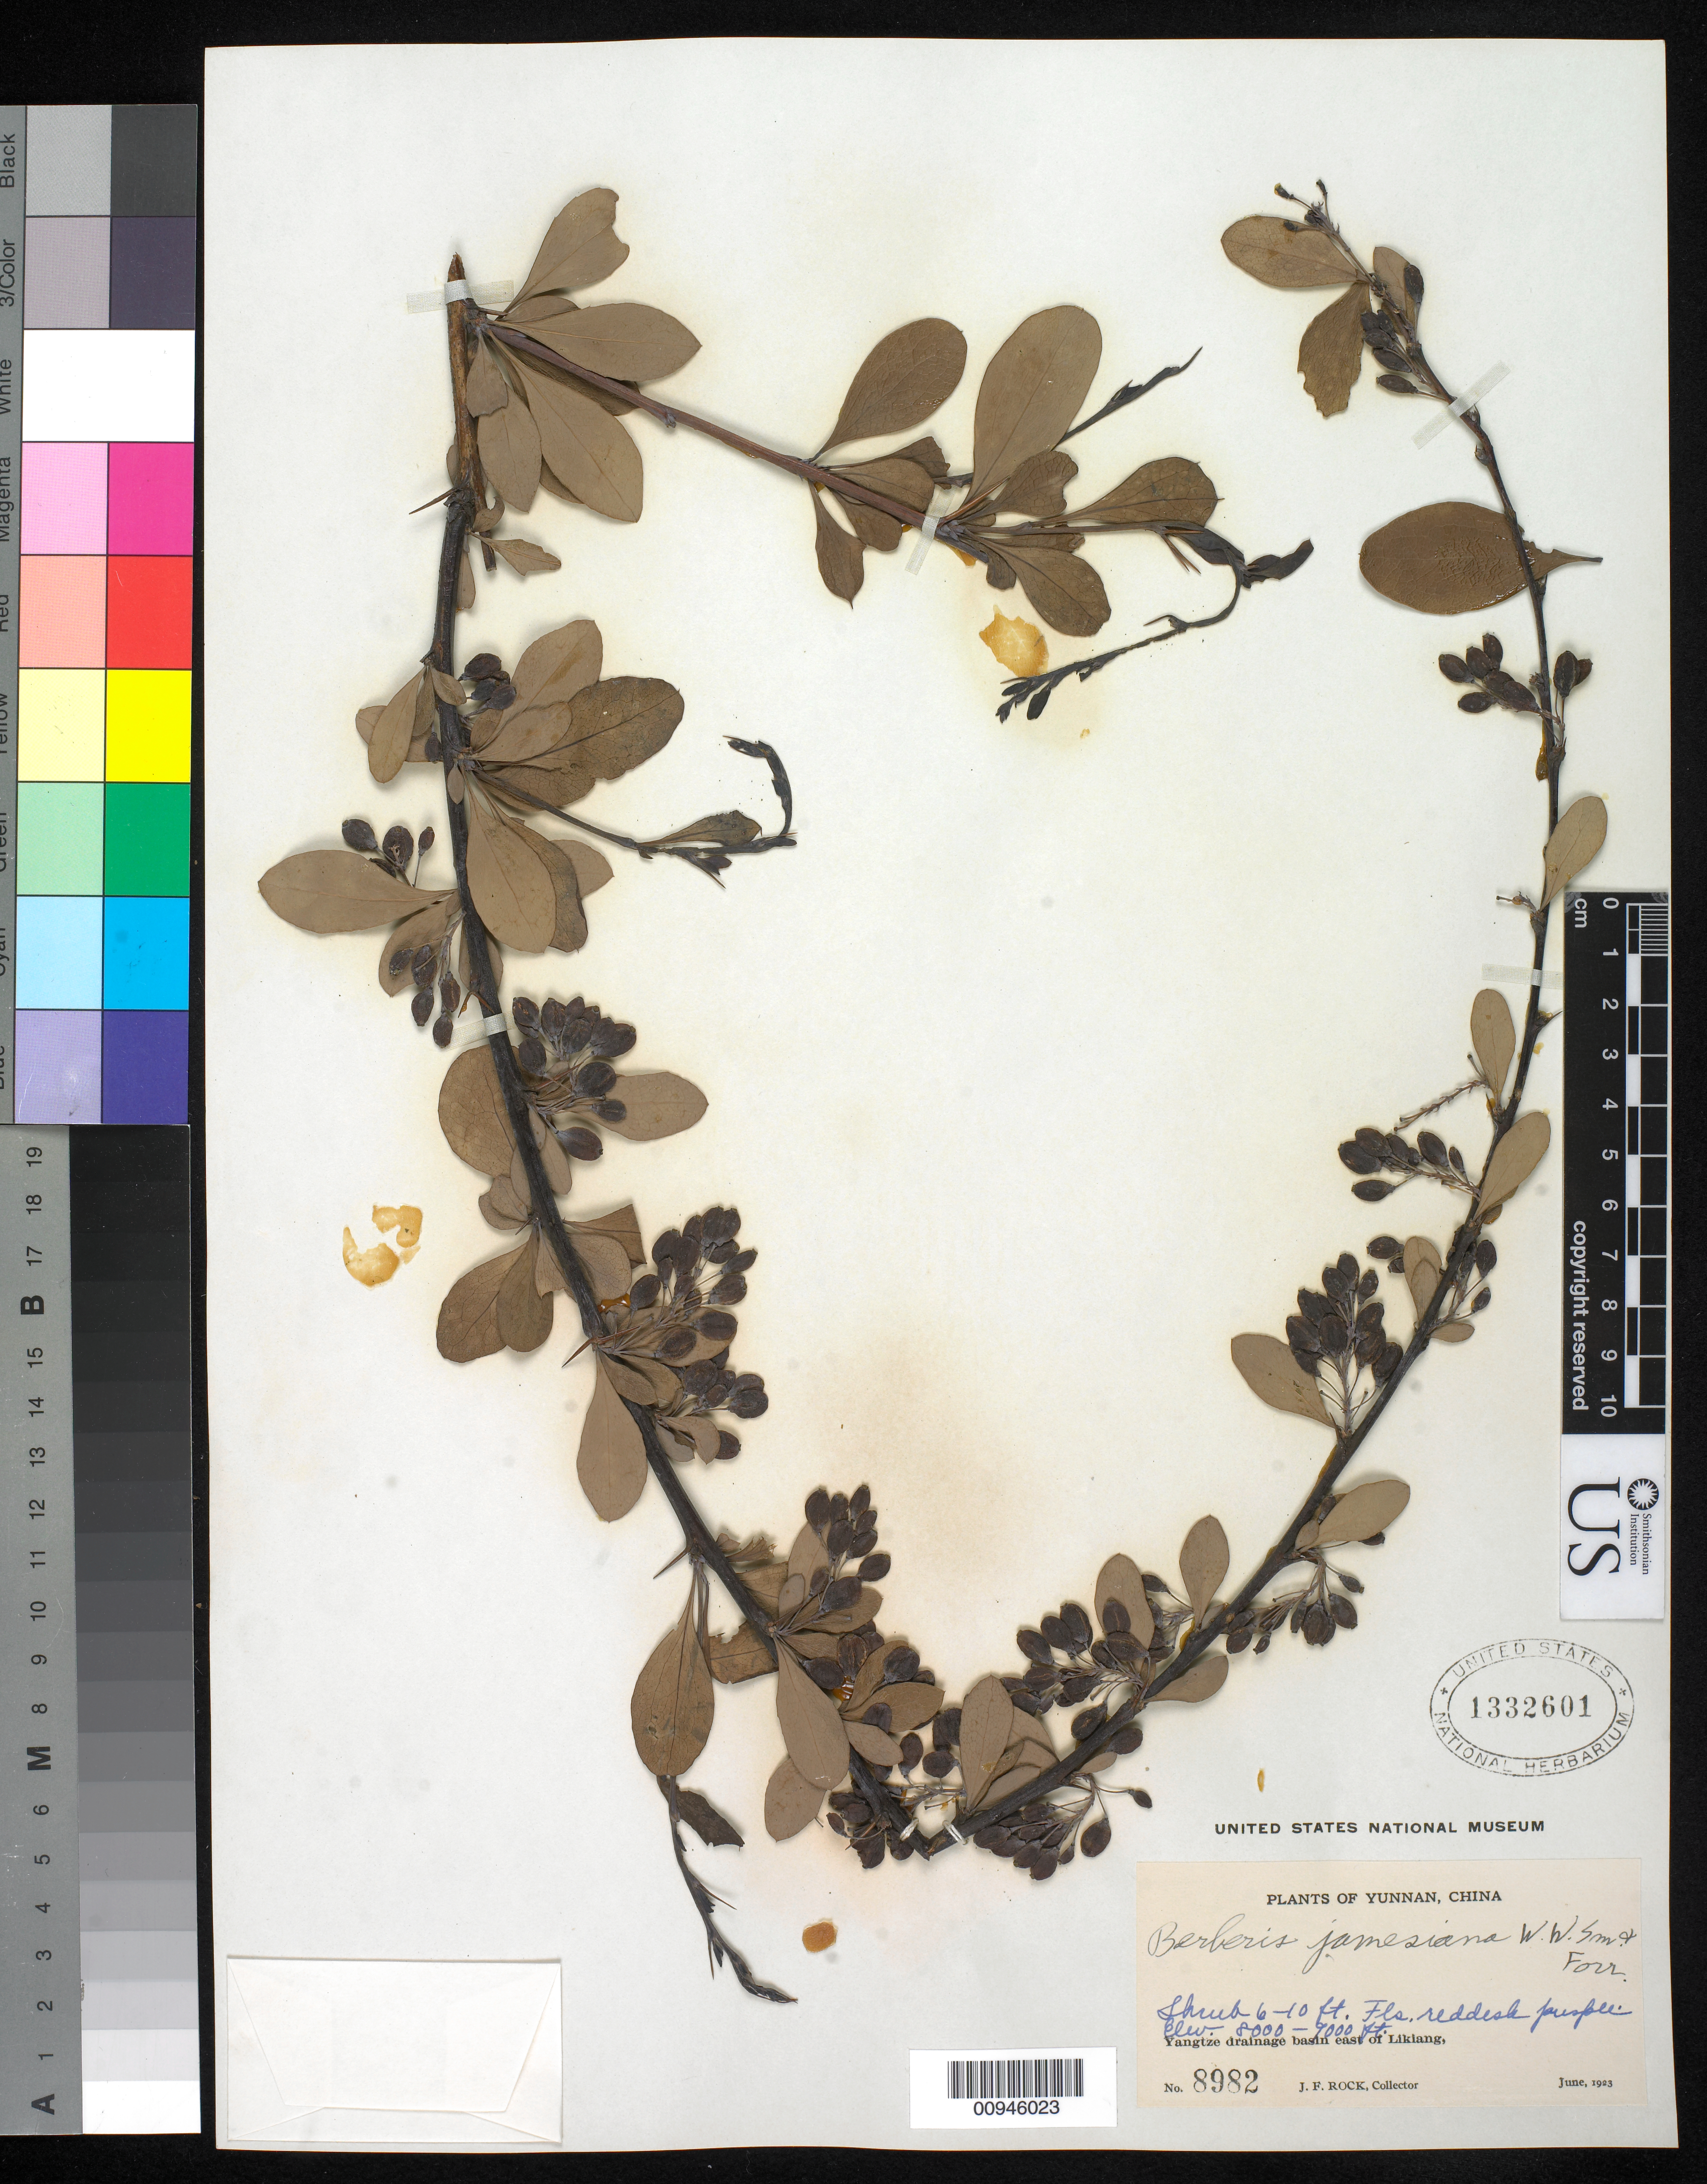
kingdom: Plantae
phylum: Tracheophyta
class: Magnoliopsida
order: Ranunculales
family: Berberidaceae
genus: Berberis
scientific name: Berberis jamesiana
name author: Forrest & W.W. Sm.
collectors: J. F. Rock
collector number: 8982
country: China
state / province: Yunnan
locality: Yangtze drainage basin E of Likiang.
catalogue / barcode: US 1332601